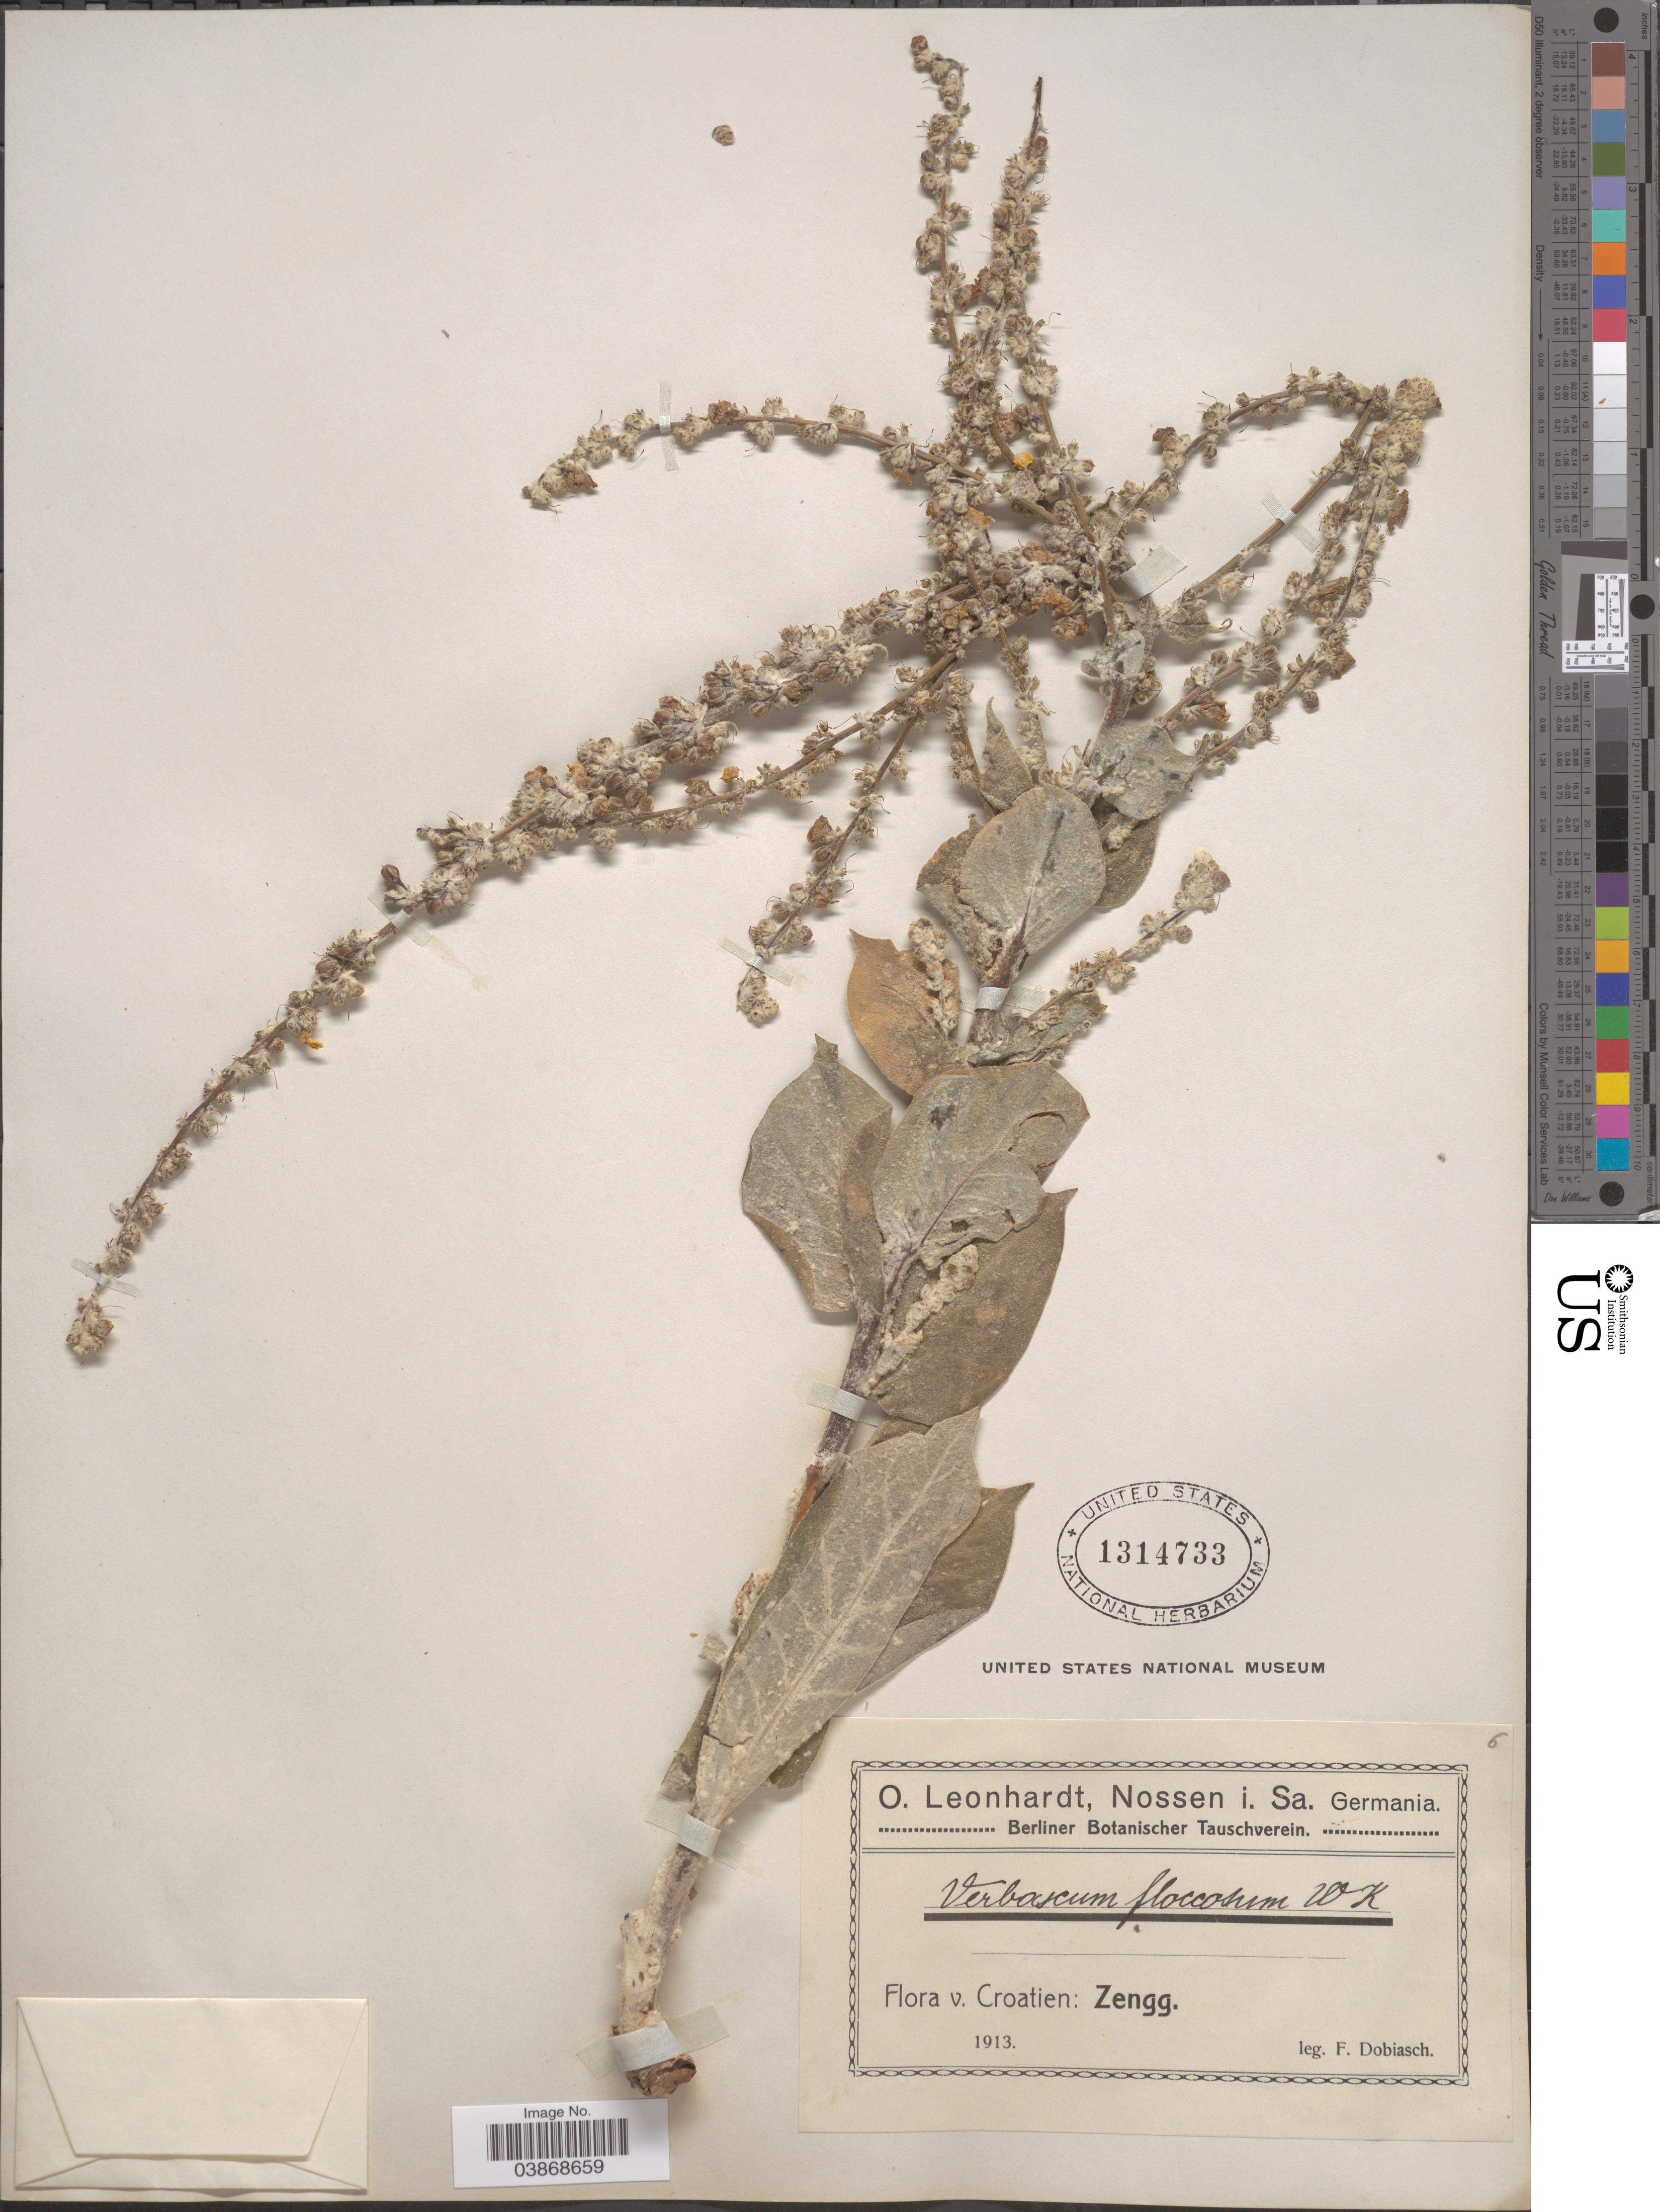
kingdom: Plantae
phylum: Tracheophyta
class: Magnoliopsida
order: Lamiales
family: Scrophulariaceae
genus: Verbascum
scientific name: Verbascum floccosum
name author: Waldst. & Kit.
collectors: F. Dobiasch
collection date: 1913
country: Croatia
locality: Croatien: Zengg.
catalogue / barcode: US 1314733